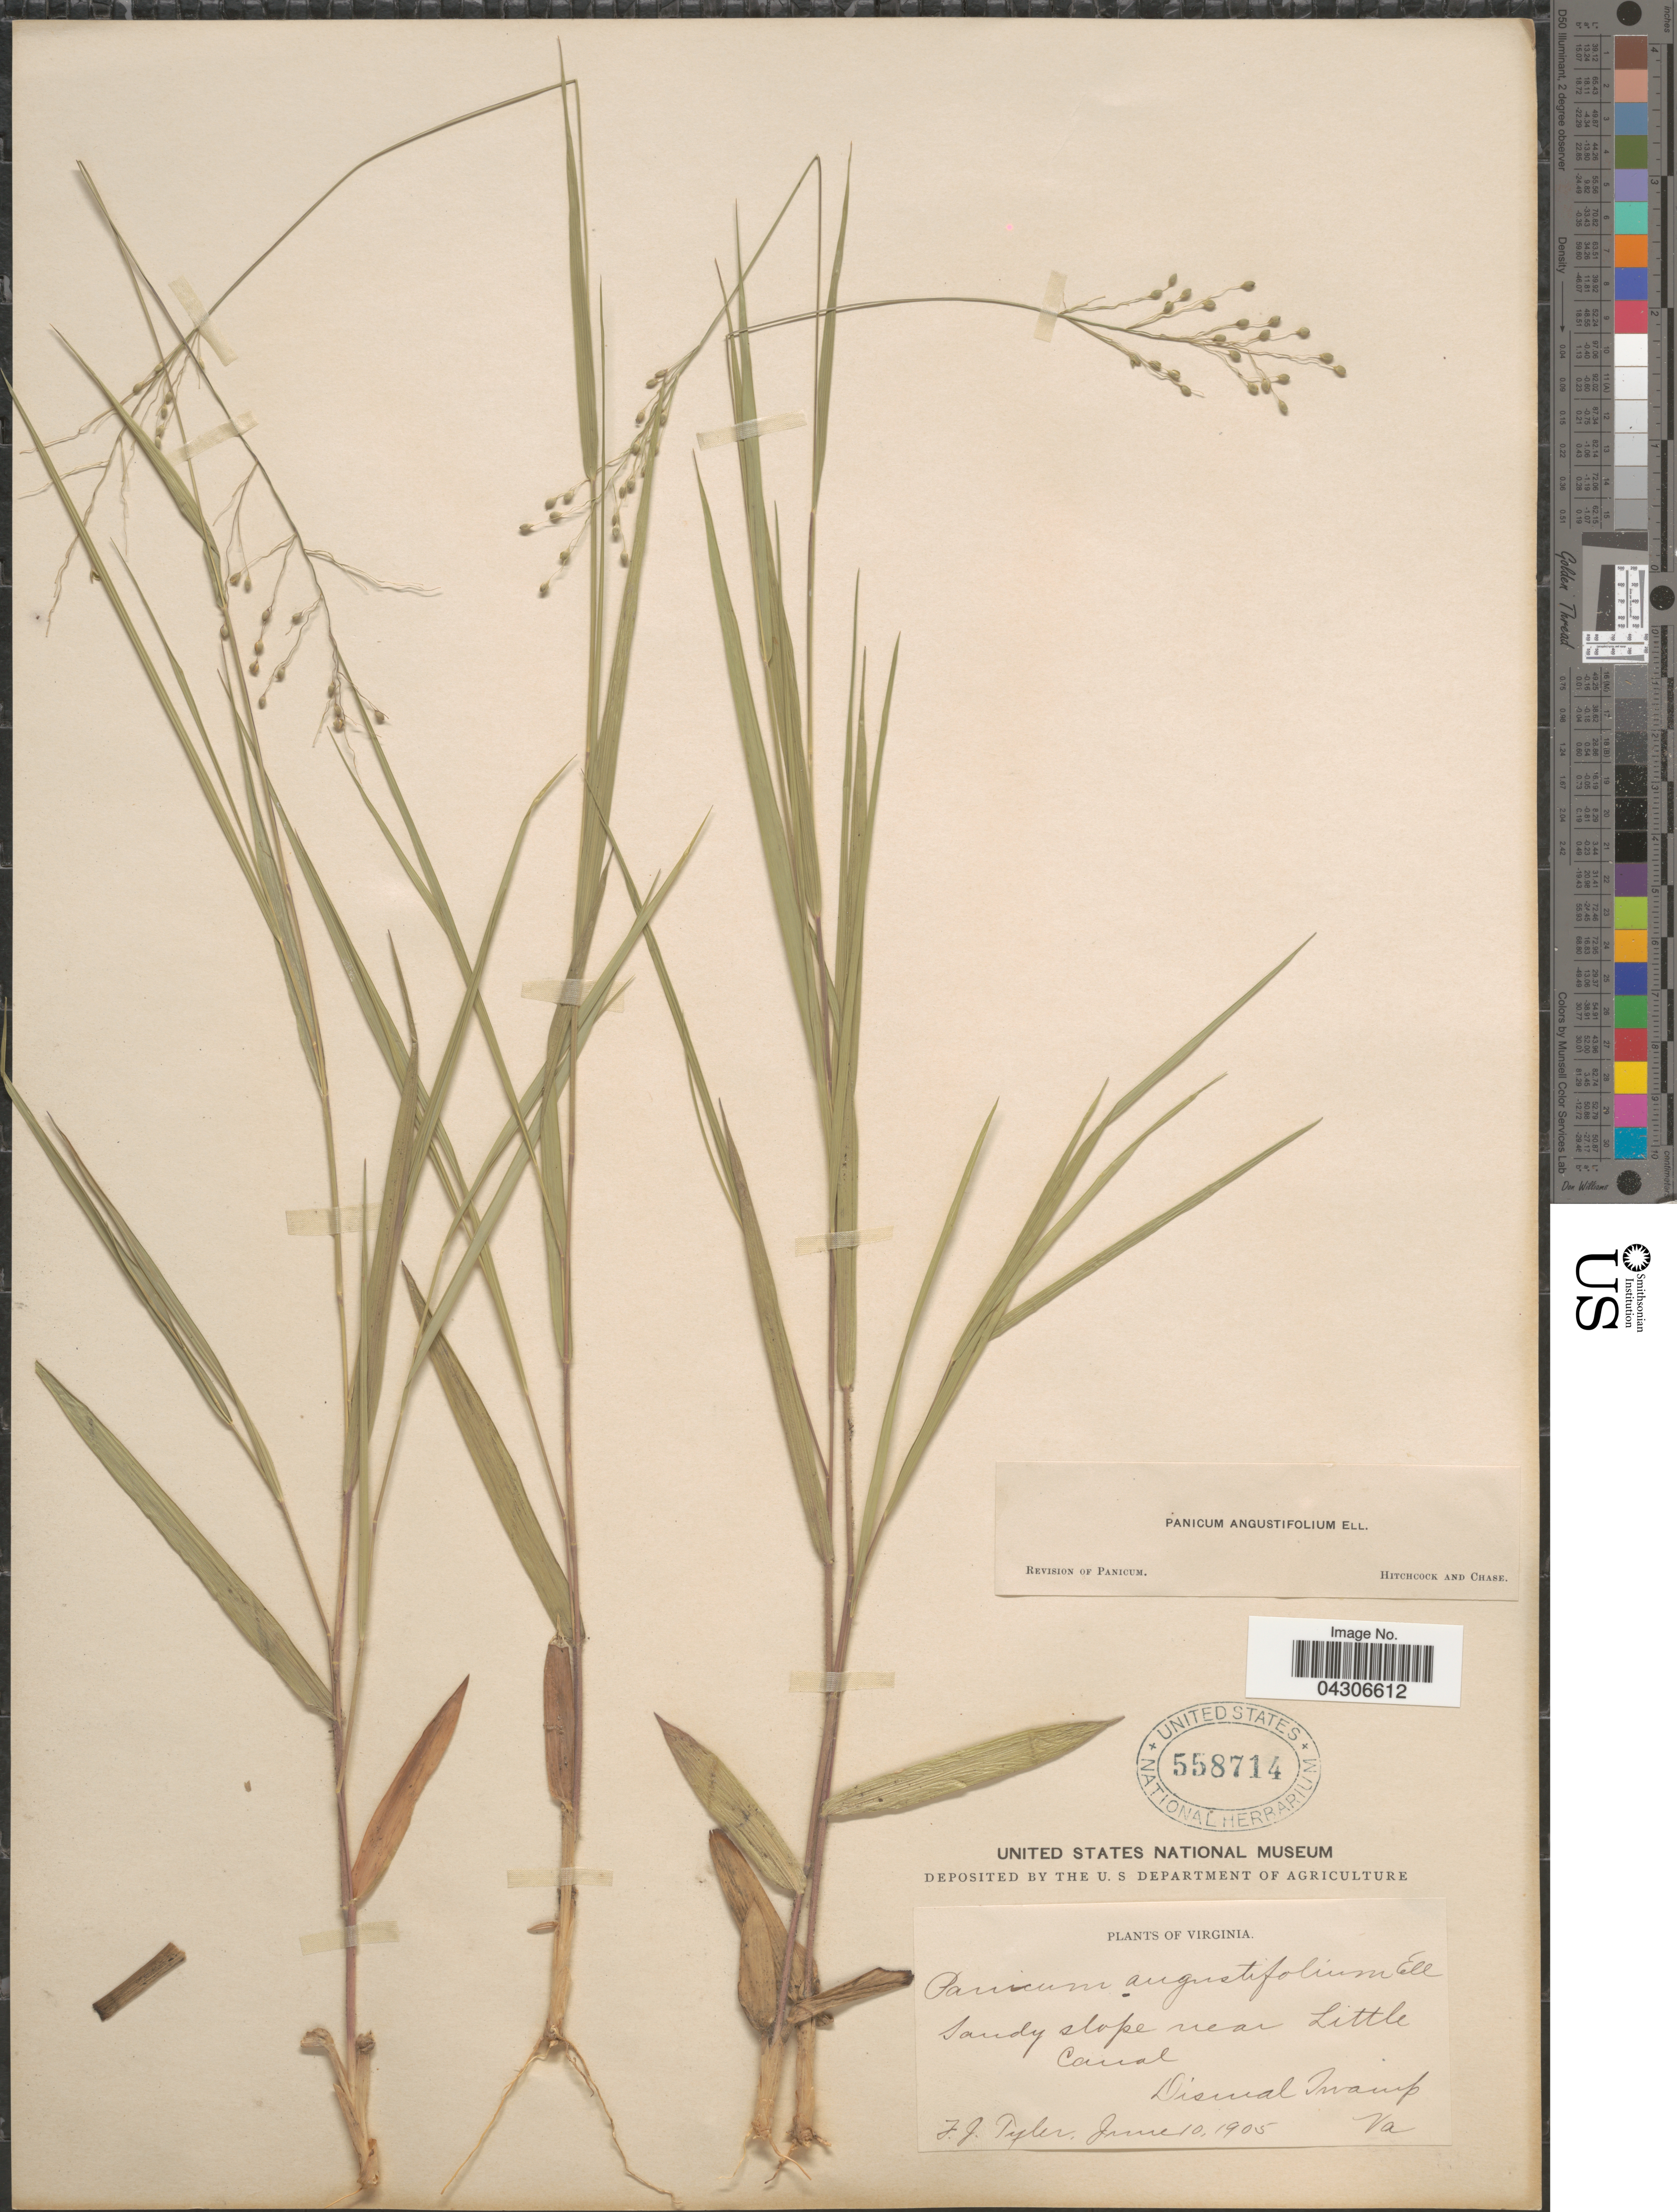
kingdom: Plantae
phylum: Tracheophyta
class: Liliopsida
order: Poales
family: Poaceae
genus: Dichanthelium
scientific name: Dichanthelium aciculare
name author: (Desv. ex Poir.) Gould & C.A. Clark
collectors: F. Tyler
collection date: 1905-06-10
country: United States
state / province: Virginia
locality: Sandy slope near Little Canal. Dismal Swamp.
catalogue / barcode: US 558714